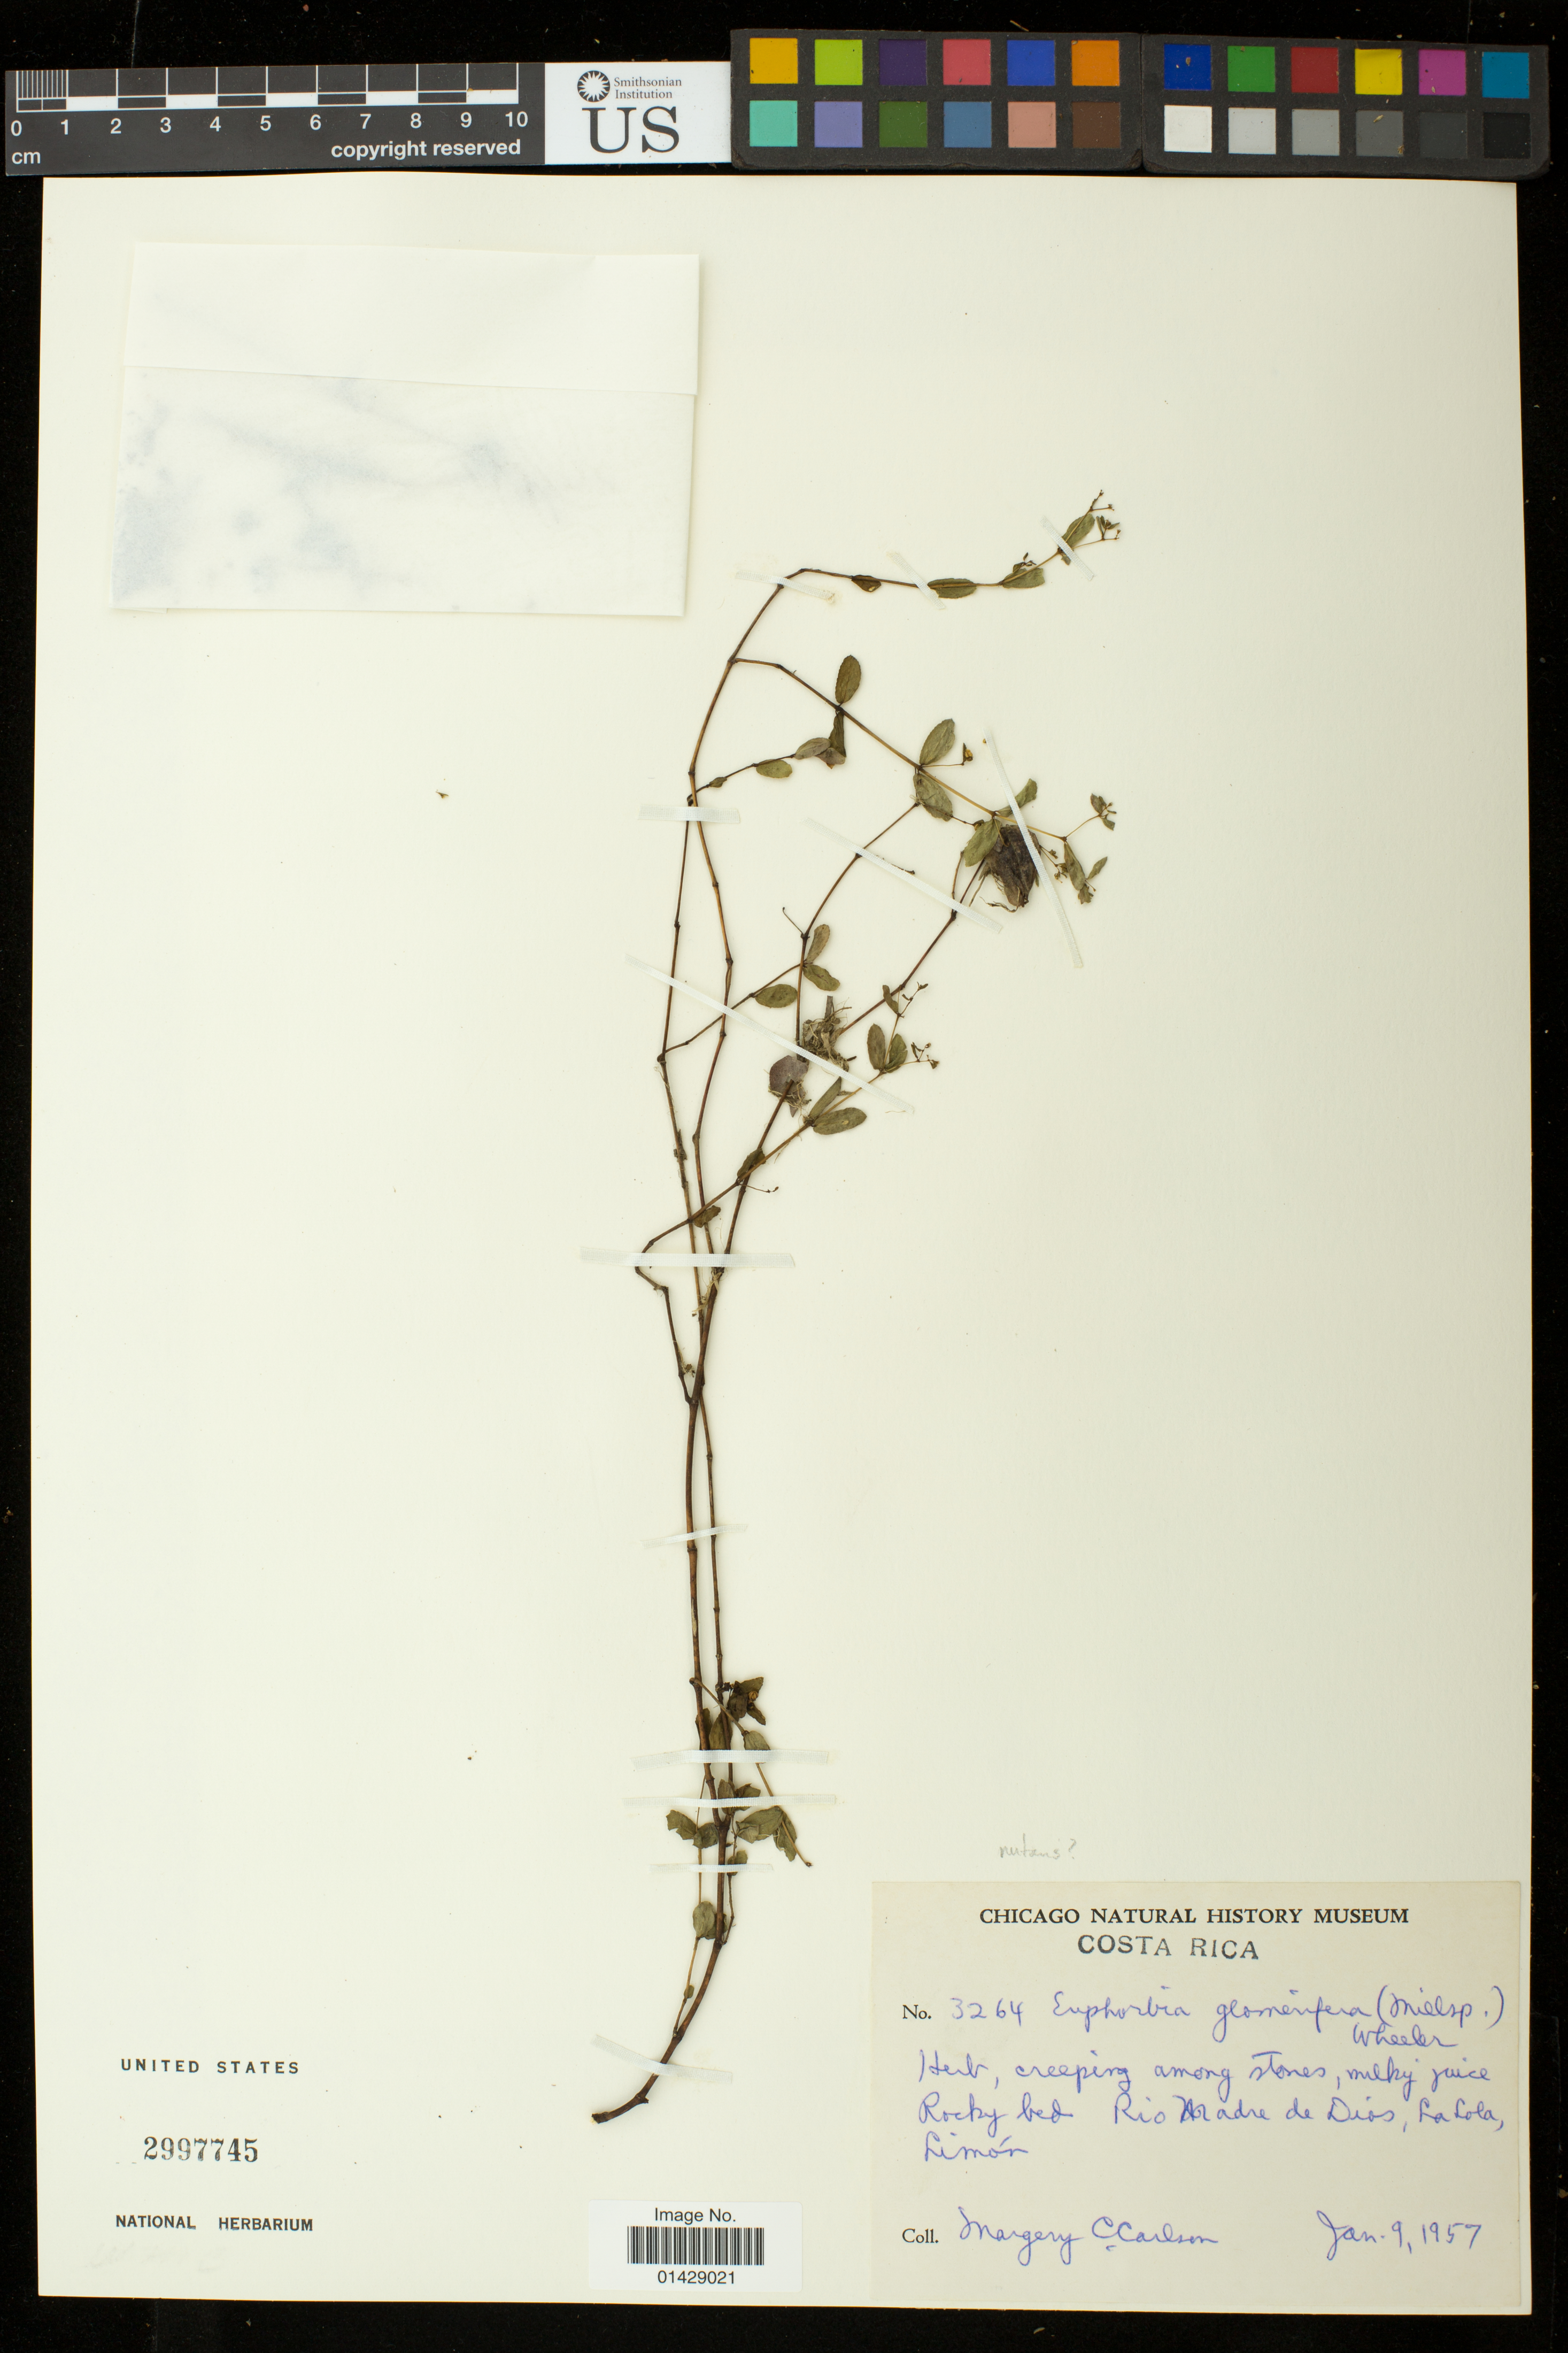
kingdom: Plantae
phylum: Tracheophyta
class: Magnoliopsida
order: Malpighiales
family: Euphorbiaceae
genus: Euphorbia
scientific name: Euphorbia hyssopifolia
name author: L.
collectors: M. C. Carlson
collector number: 3264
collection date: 1957-01-09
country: Costa Rica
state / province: Limón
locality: Rio Madre de Dios, La Lola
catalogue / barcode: US 2997745